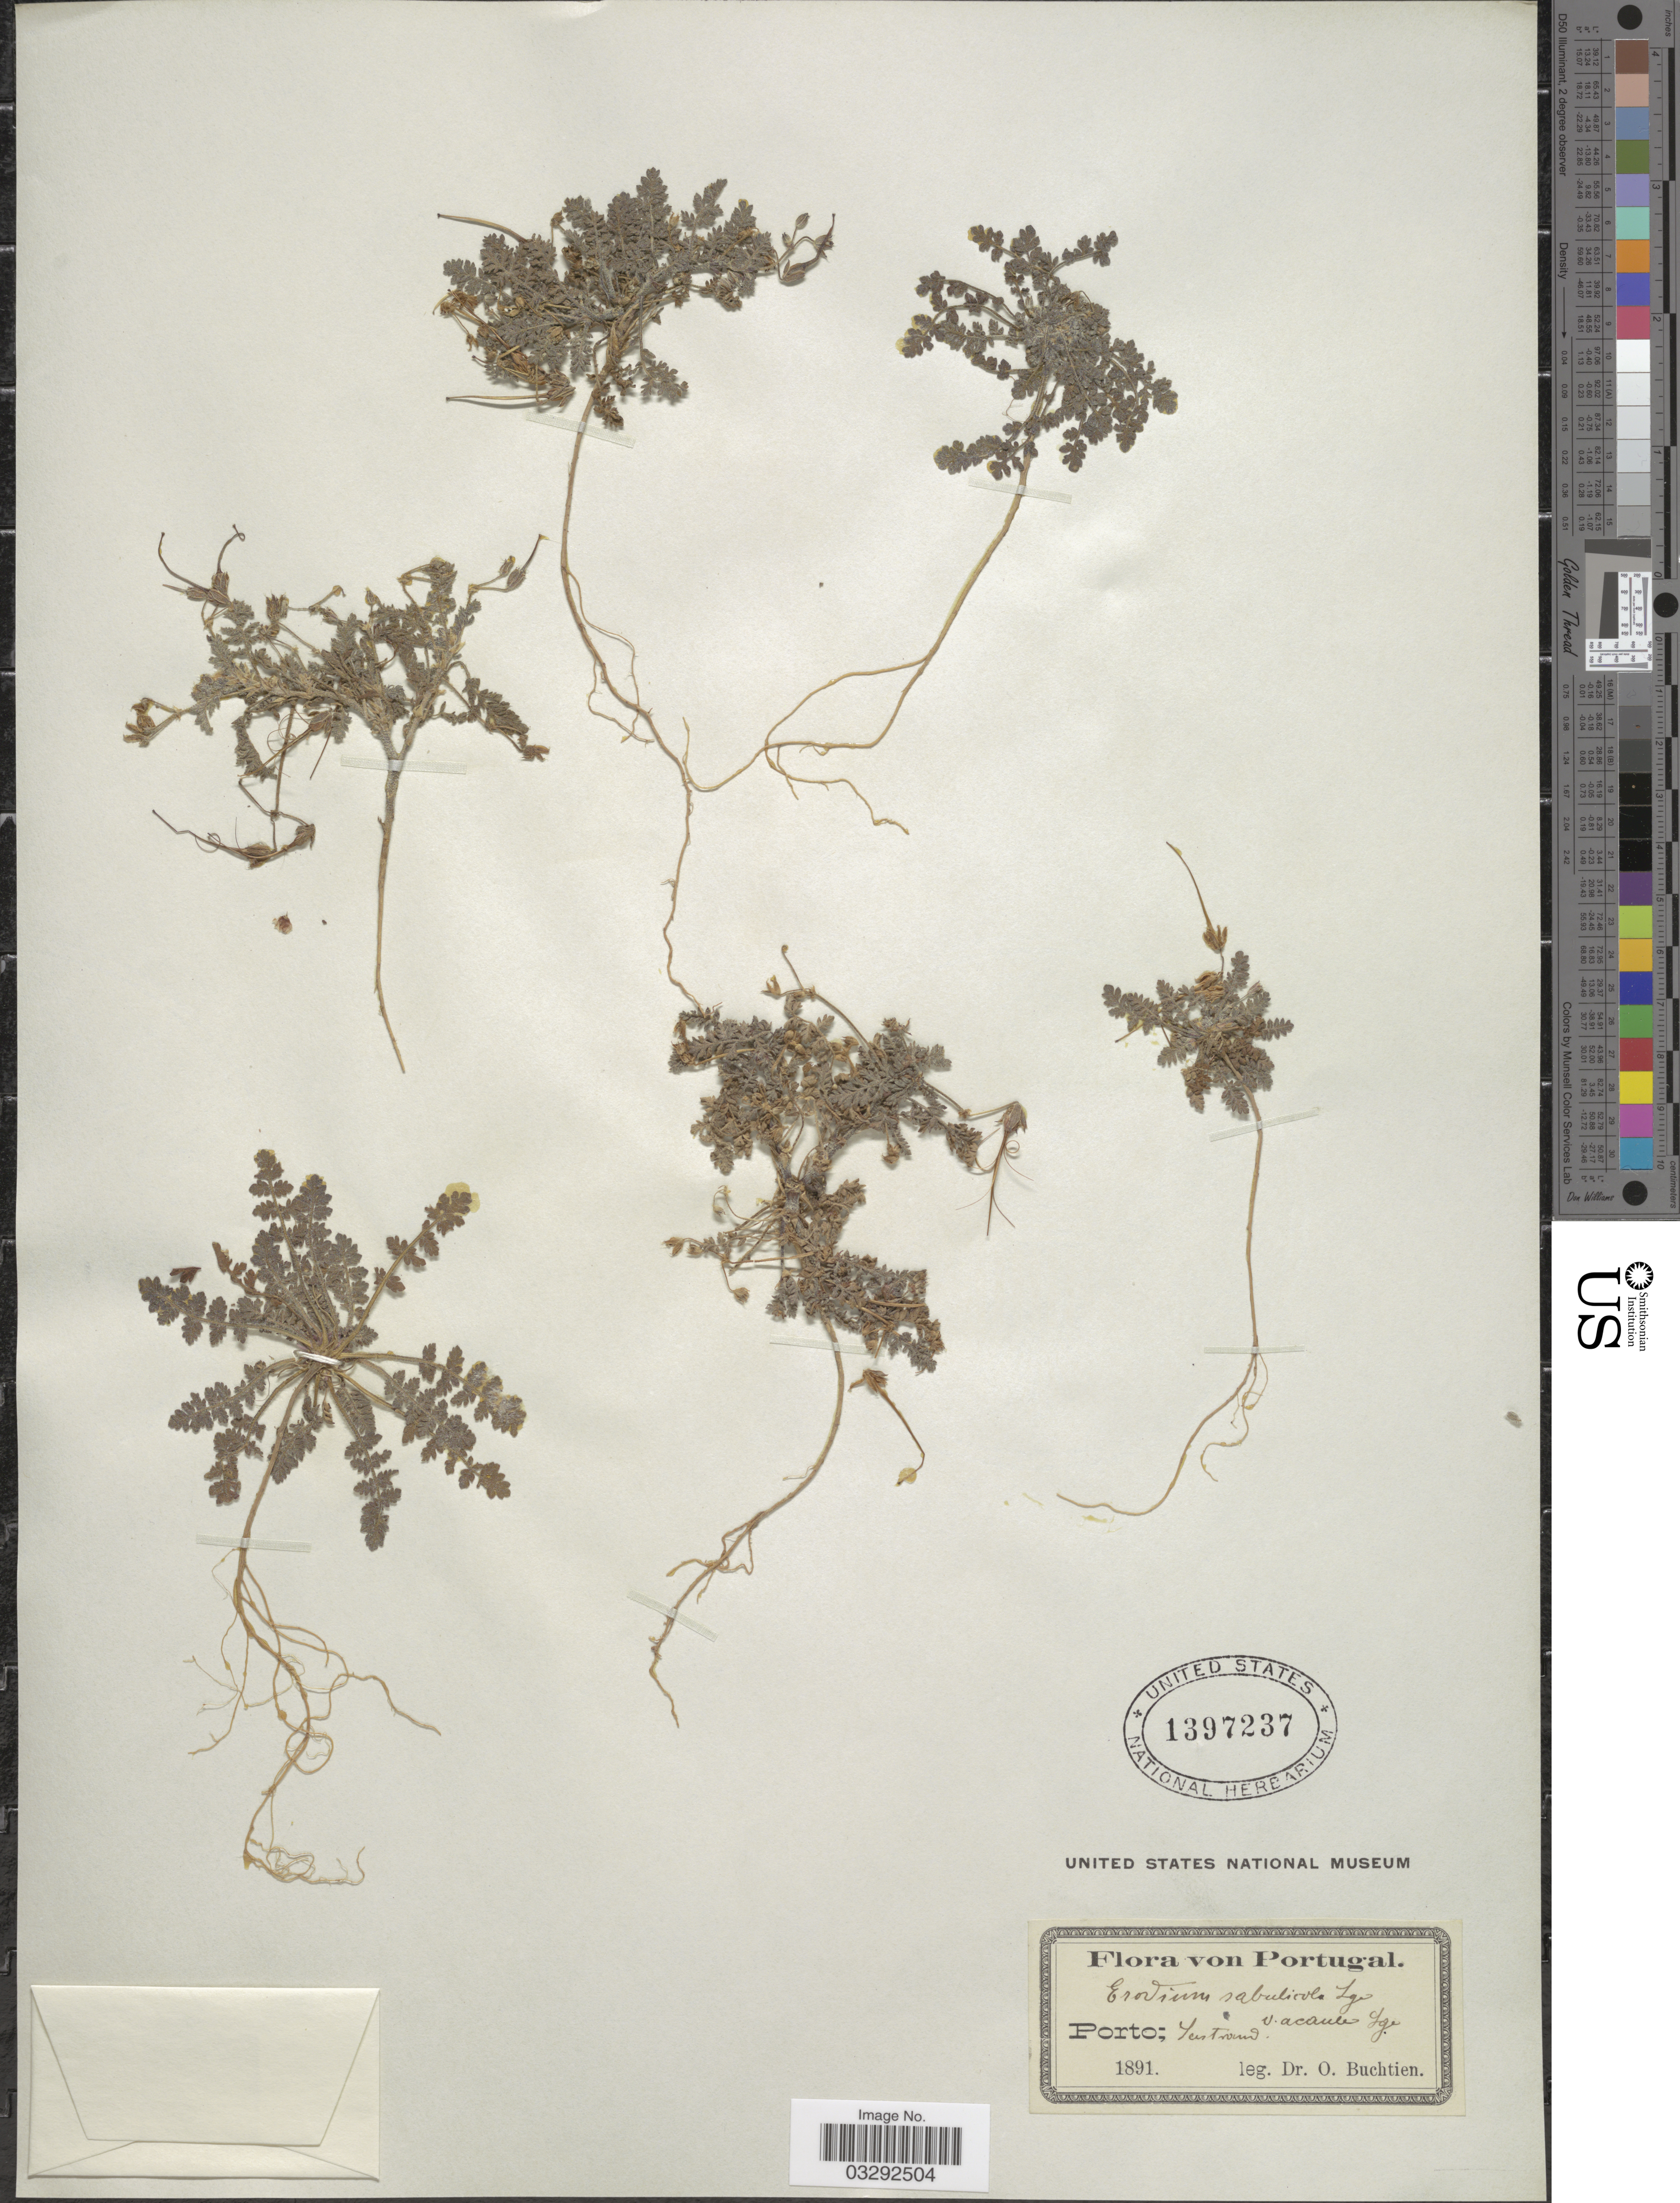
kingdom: Plantae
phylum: Tracheophyta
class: Magnoliopsida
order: Geraniales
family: Geraniaceae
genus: Erodium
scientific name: Erodium sabulicola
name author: Lange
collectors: O. Buchtien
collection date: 1891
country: Portugal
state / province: Porto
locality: Seestrand.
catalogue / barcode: US 1397237